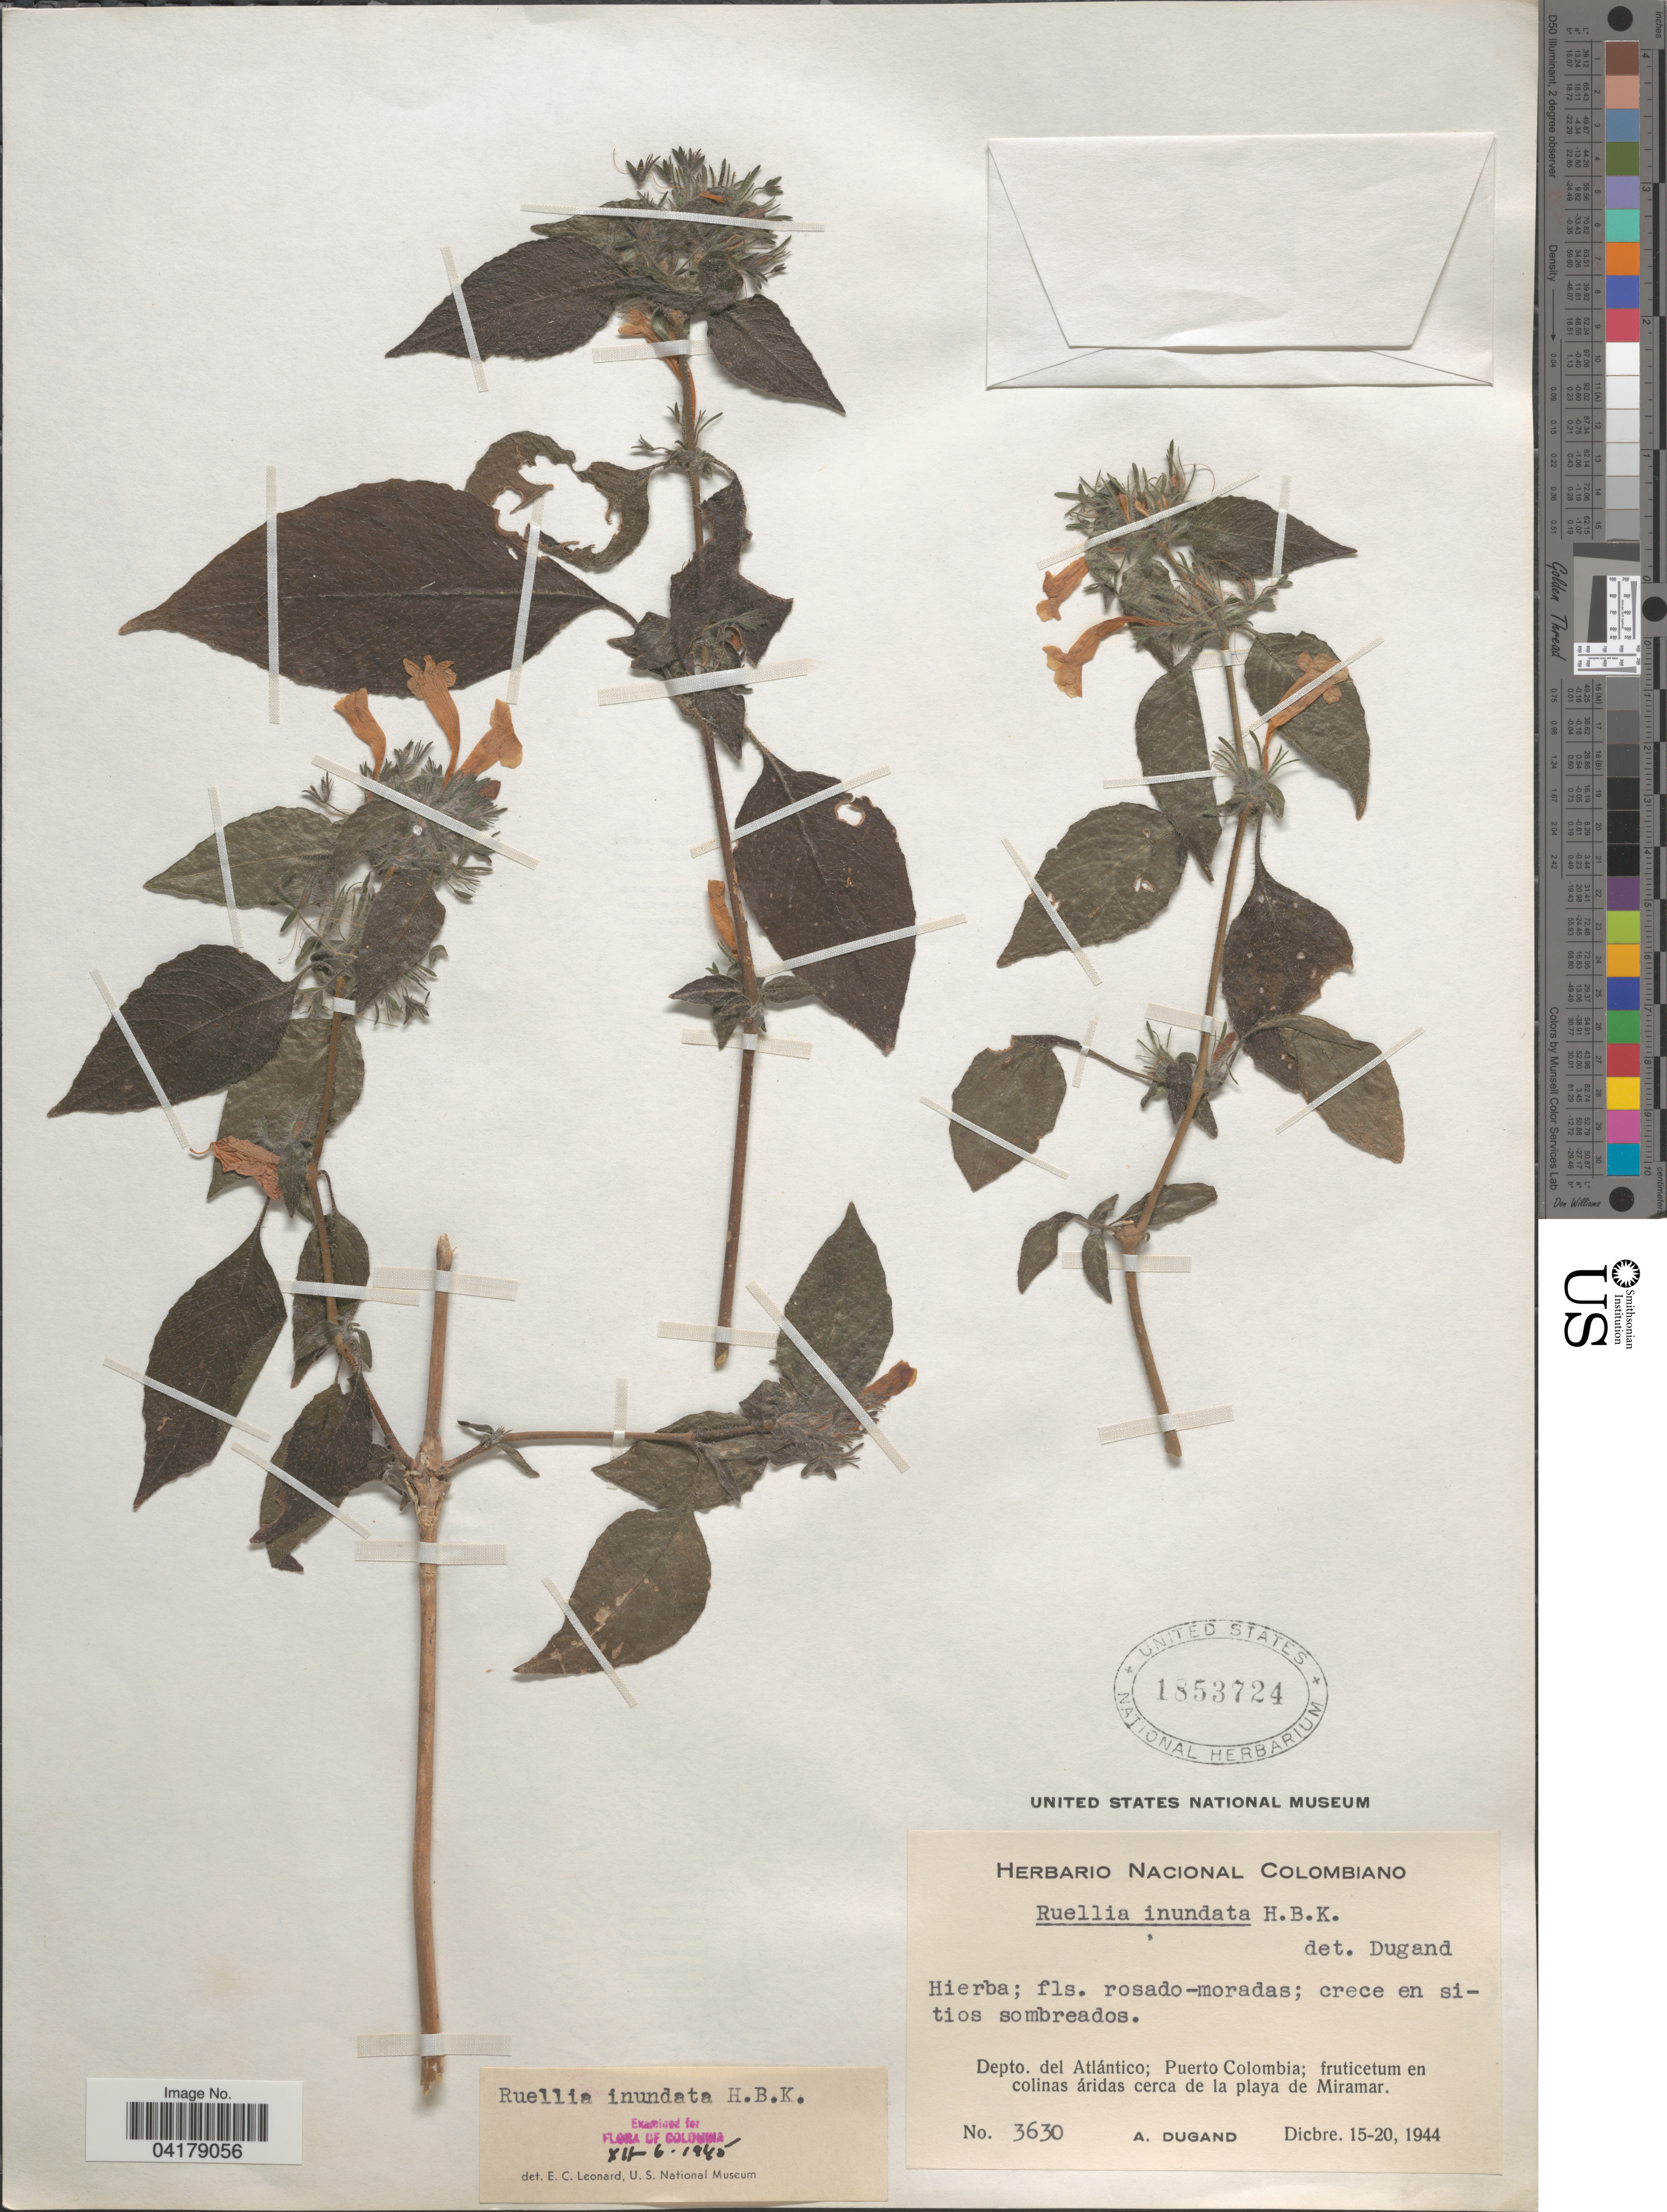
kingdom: Plantae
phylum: Tracheophyta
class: Magnoliopsida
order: Lamiales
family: Acanthaceae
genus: Ruellia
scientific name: Ruellia inundata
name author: Kunth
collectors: A. Dugand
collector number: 3630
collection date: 1944-12-15/1944-12-20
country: Colombia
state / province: Atlántico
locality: Depto. del Atlántico; Puerto Colombia; fruticetum en colinas áridas cerca de la playa de Miramar.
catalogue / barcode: US 1853724